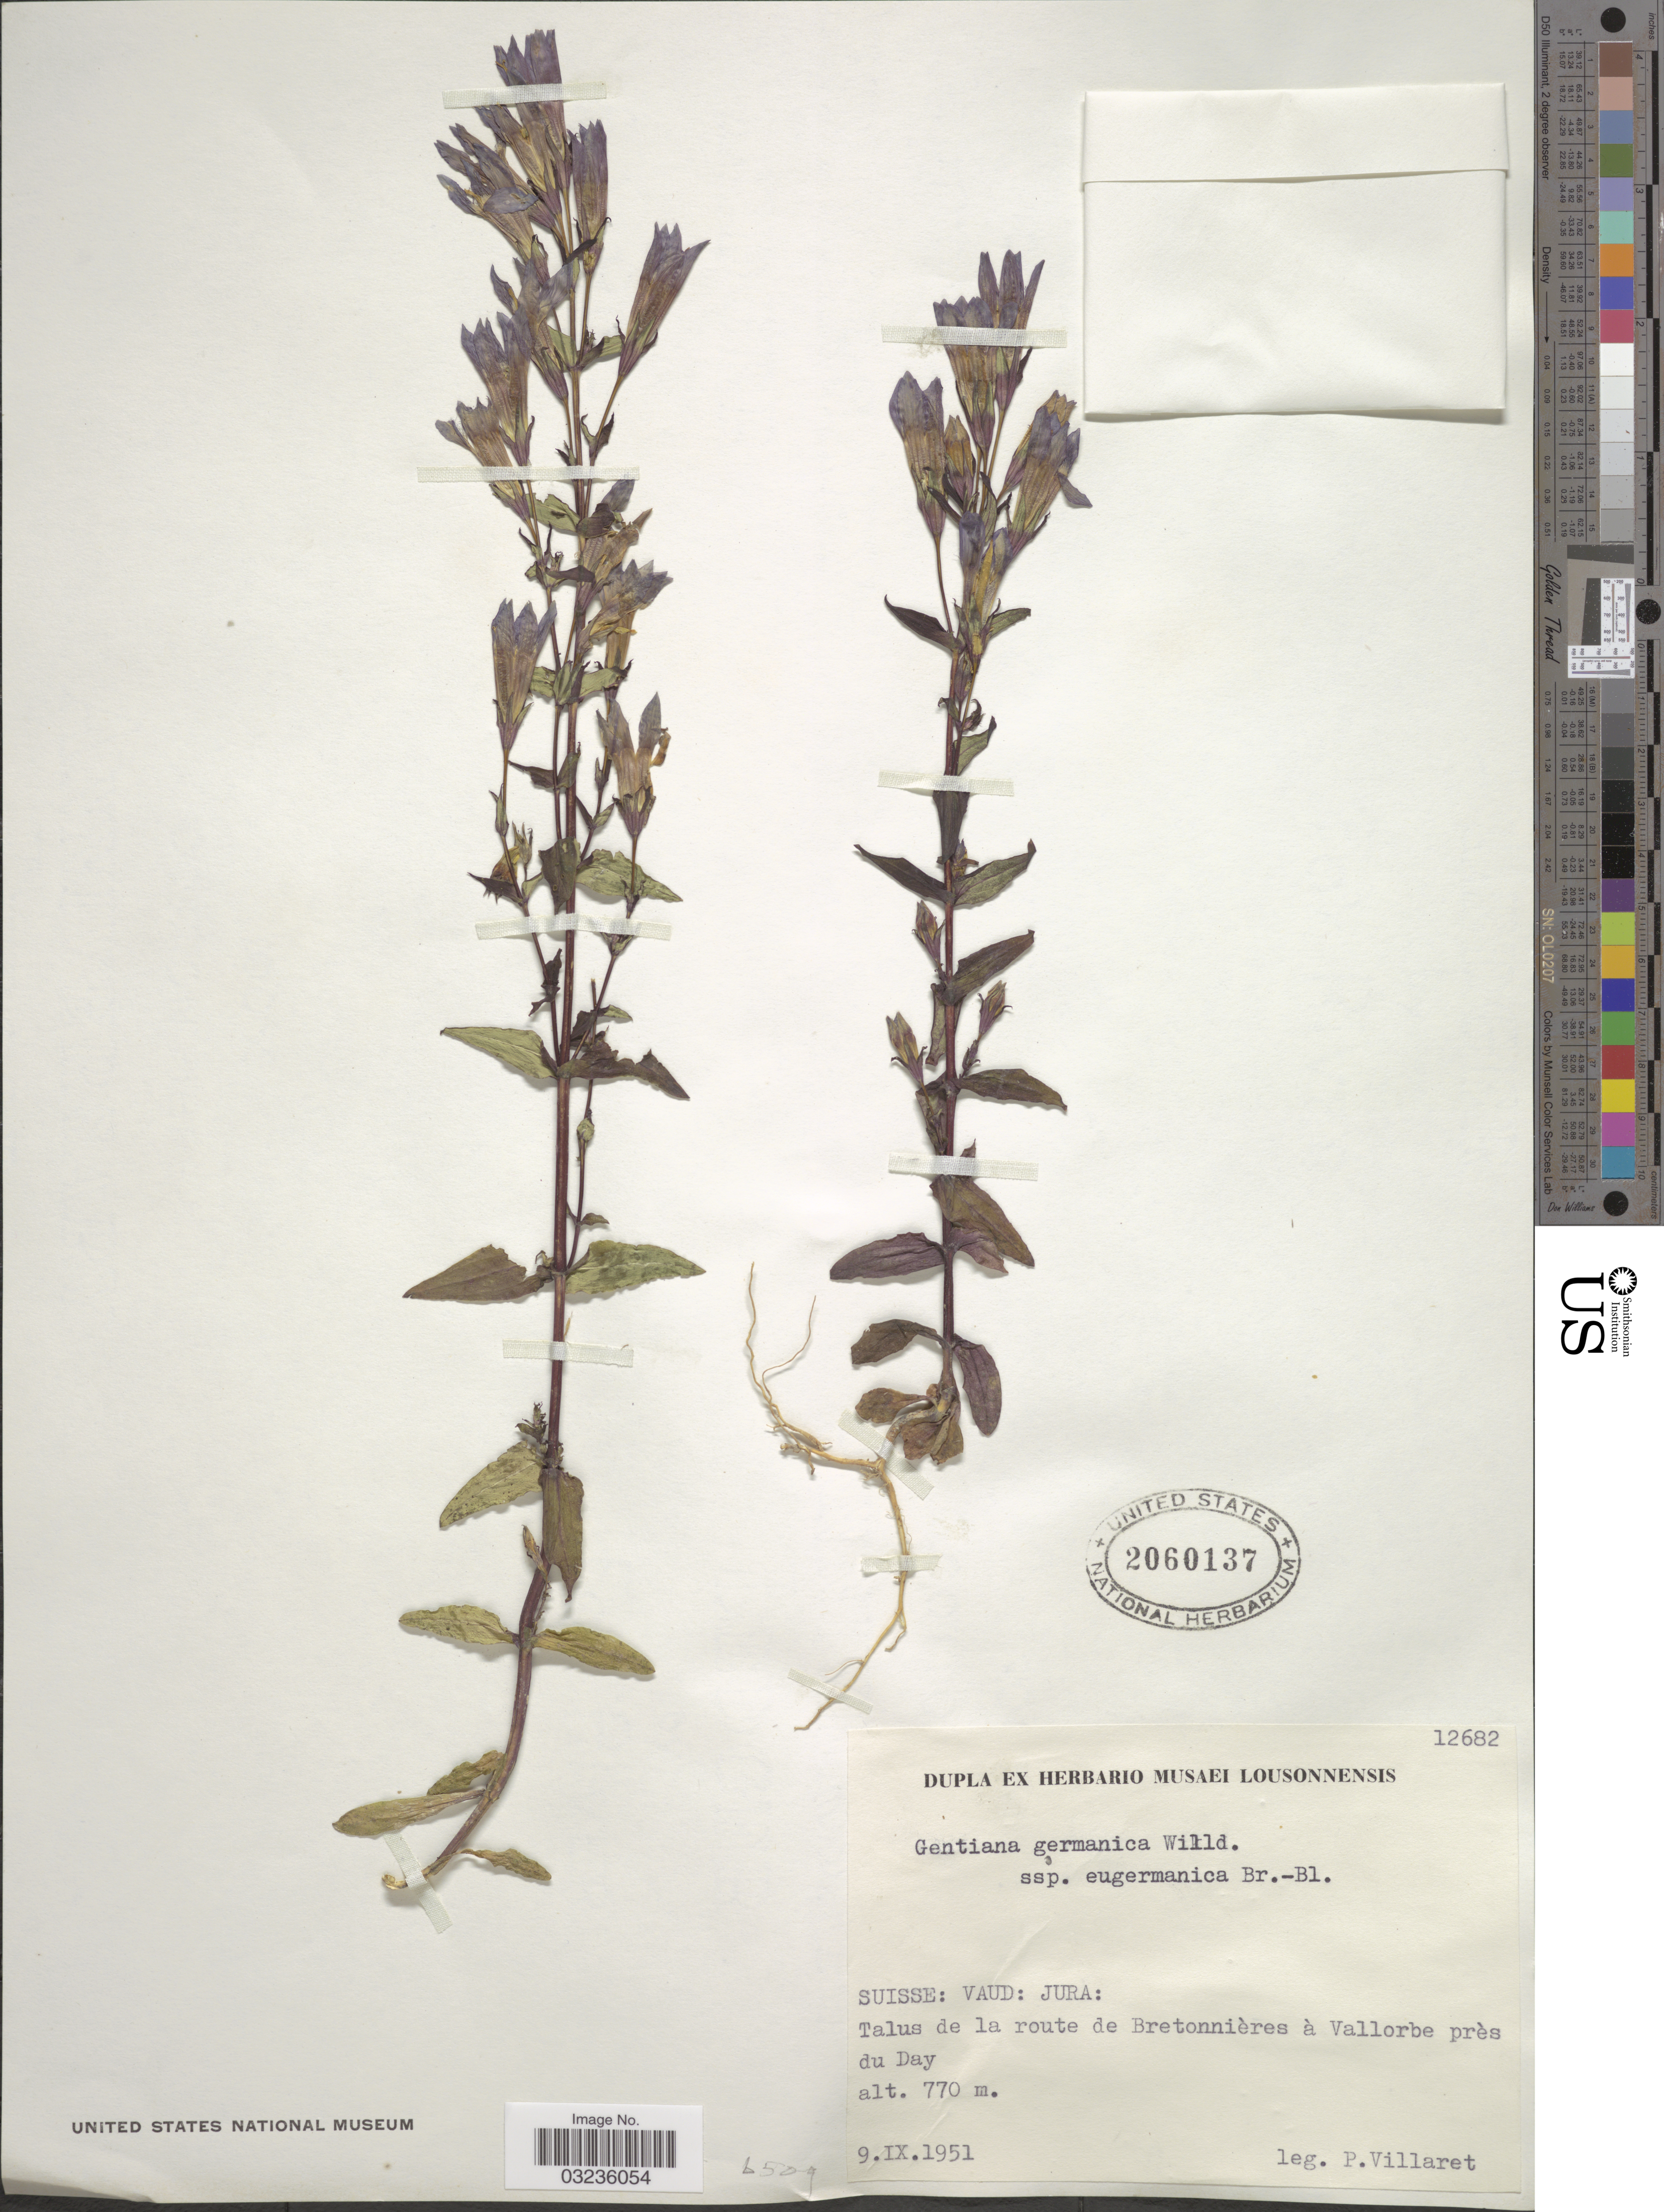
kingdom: Plantae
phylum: Tracheophyta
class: Magnoliopsida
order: Gentianales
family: Gentianaceae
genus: Gentiana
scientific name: Gentiana germanica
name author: Willd.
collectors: P. Villaret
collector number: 12682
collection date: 1951-09-09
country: Switzerland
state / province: Vaud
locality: Jura: Talus de la route de Bretonnières à Vallorbe près du Day.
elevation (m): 770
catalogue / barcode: US 2060137